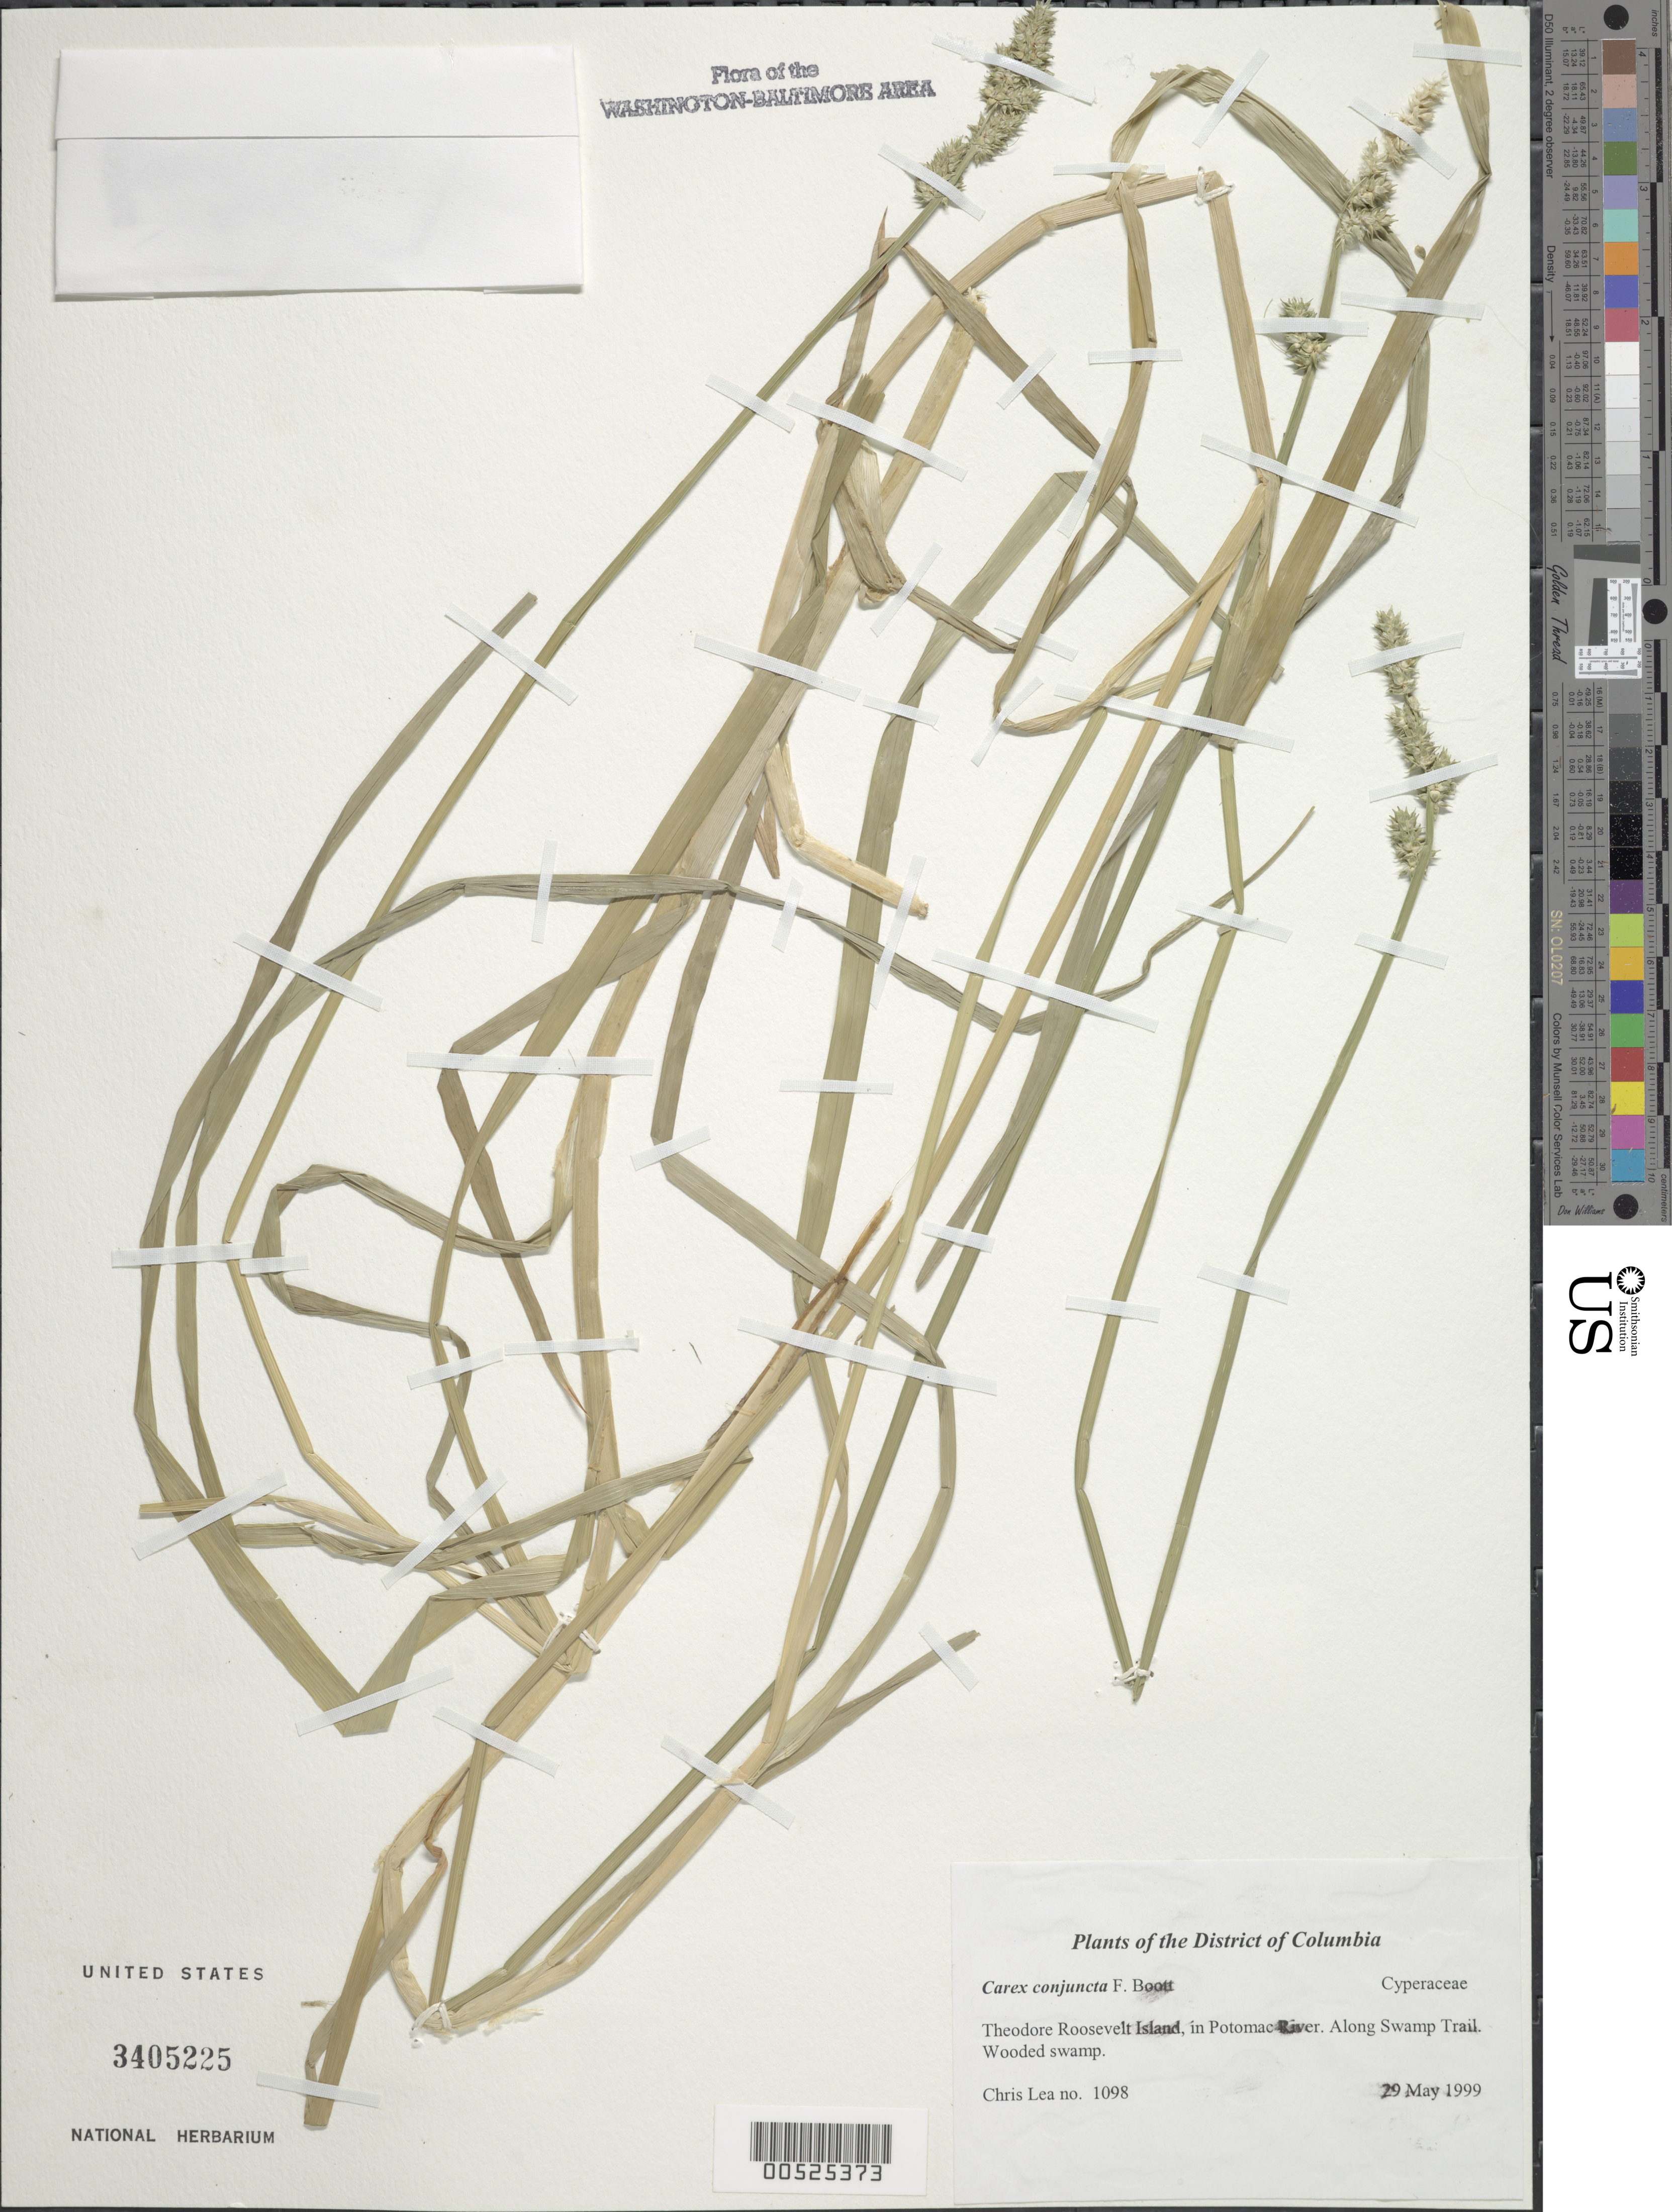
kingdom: Plantae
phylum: Tracheophyta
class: Liliopsida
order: Poales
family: Cyperaceae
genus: Carex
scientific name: Carex conjuncta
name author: Boott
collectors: C. Lea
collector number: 1098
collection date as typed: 29 May 1999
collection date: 1999-05-29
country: United States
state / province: District of Columbia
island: Theodore Roosevelt Island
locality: Theodore Roosevelt Island, in Potomac River. Along Swamp Trail.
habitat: Wooded swamp.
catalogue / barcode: US 3405225